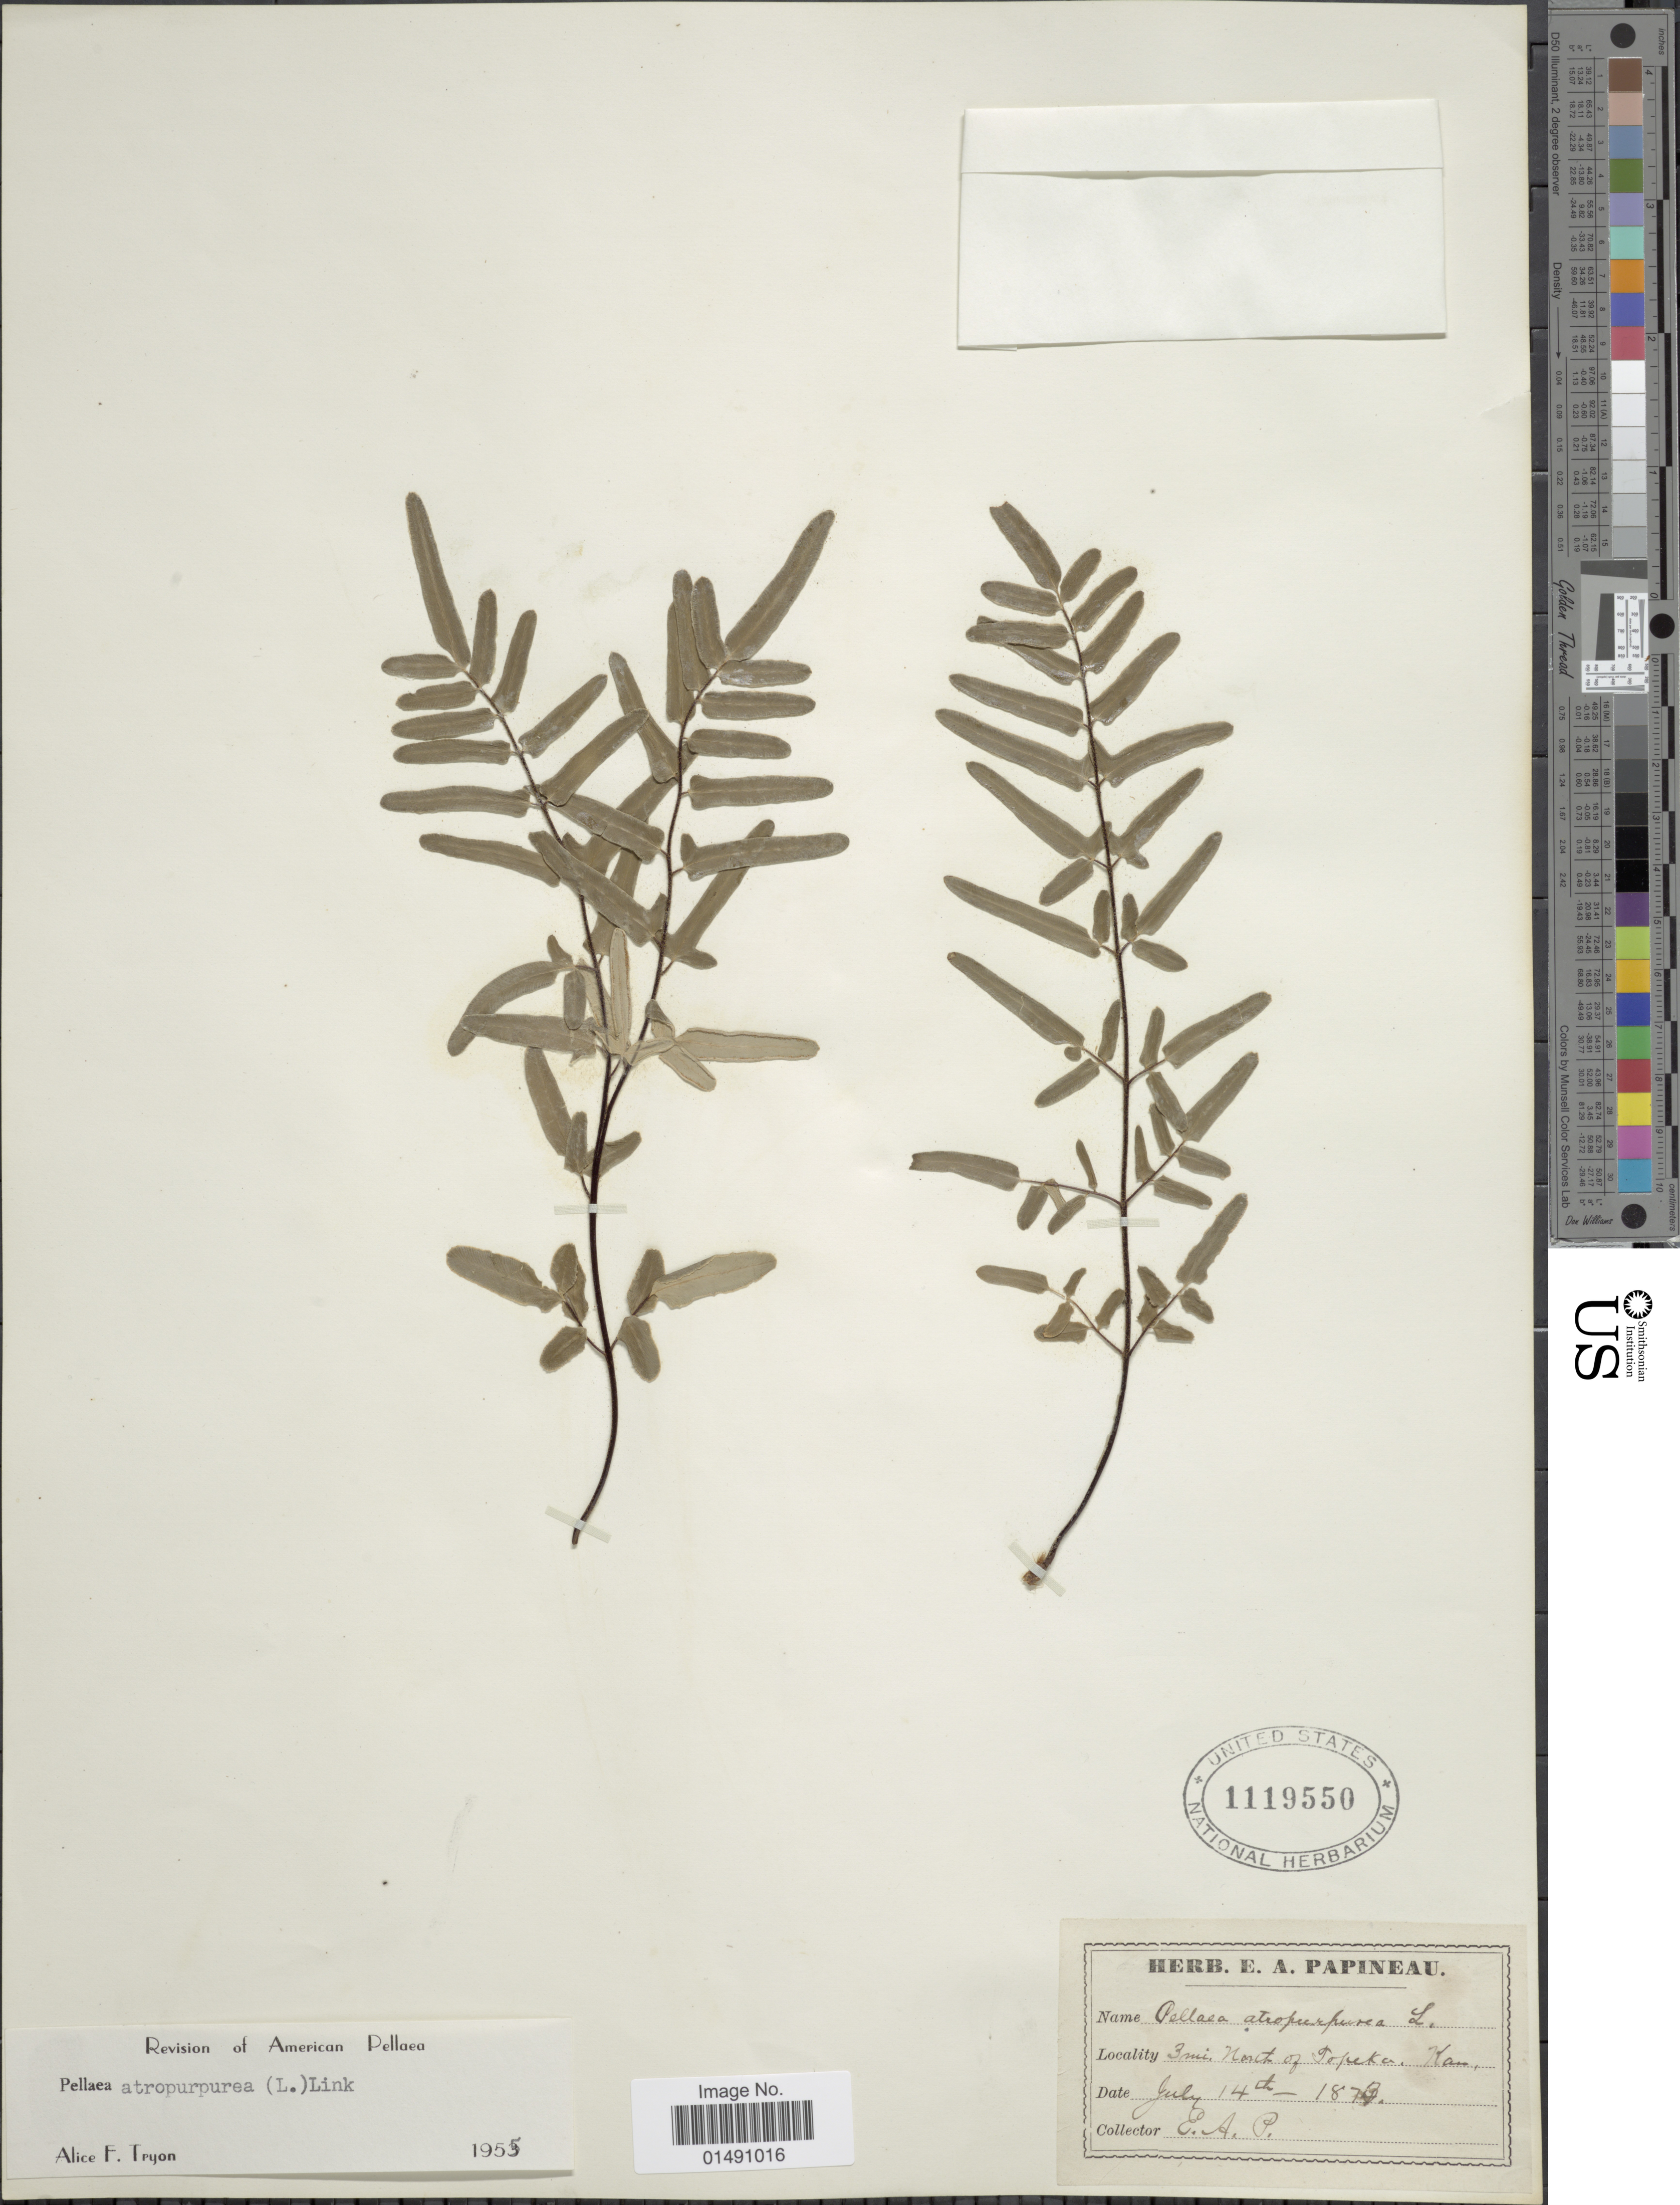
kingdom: Plantae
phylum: Tracheophyta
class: Polypodiopsida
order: Polypodiales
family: Pteridaceae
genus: Pellaea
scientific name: Pellaea atropurpurea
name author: (L.) Link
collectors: E. Papineau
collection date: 1873-07-14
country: United States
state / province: Kansas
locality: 3 mi. North of Topeka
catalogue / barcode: US 1119550